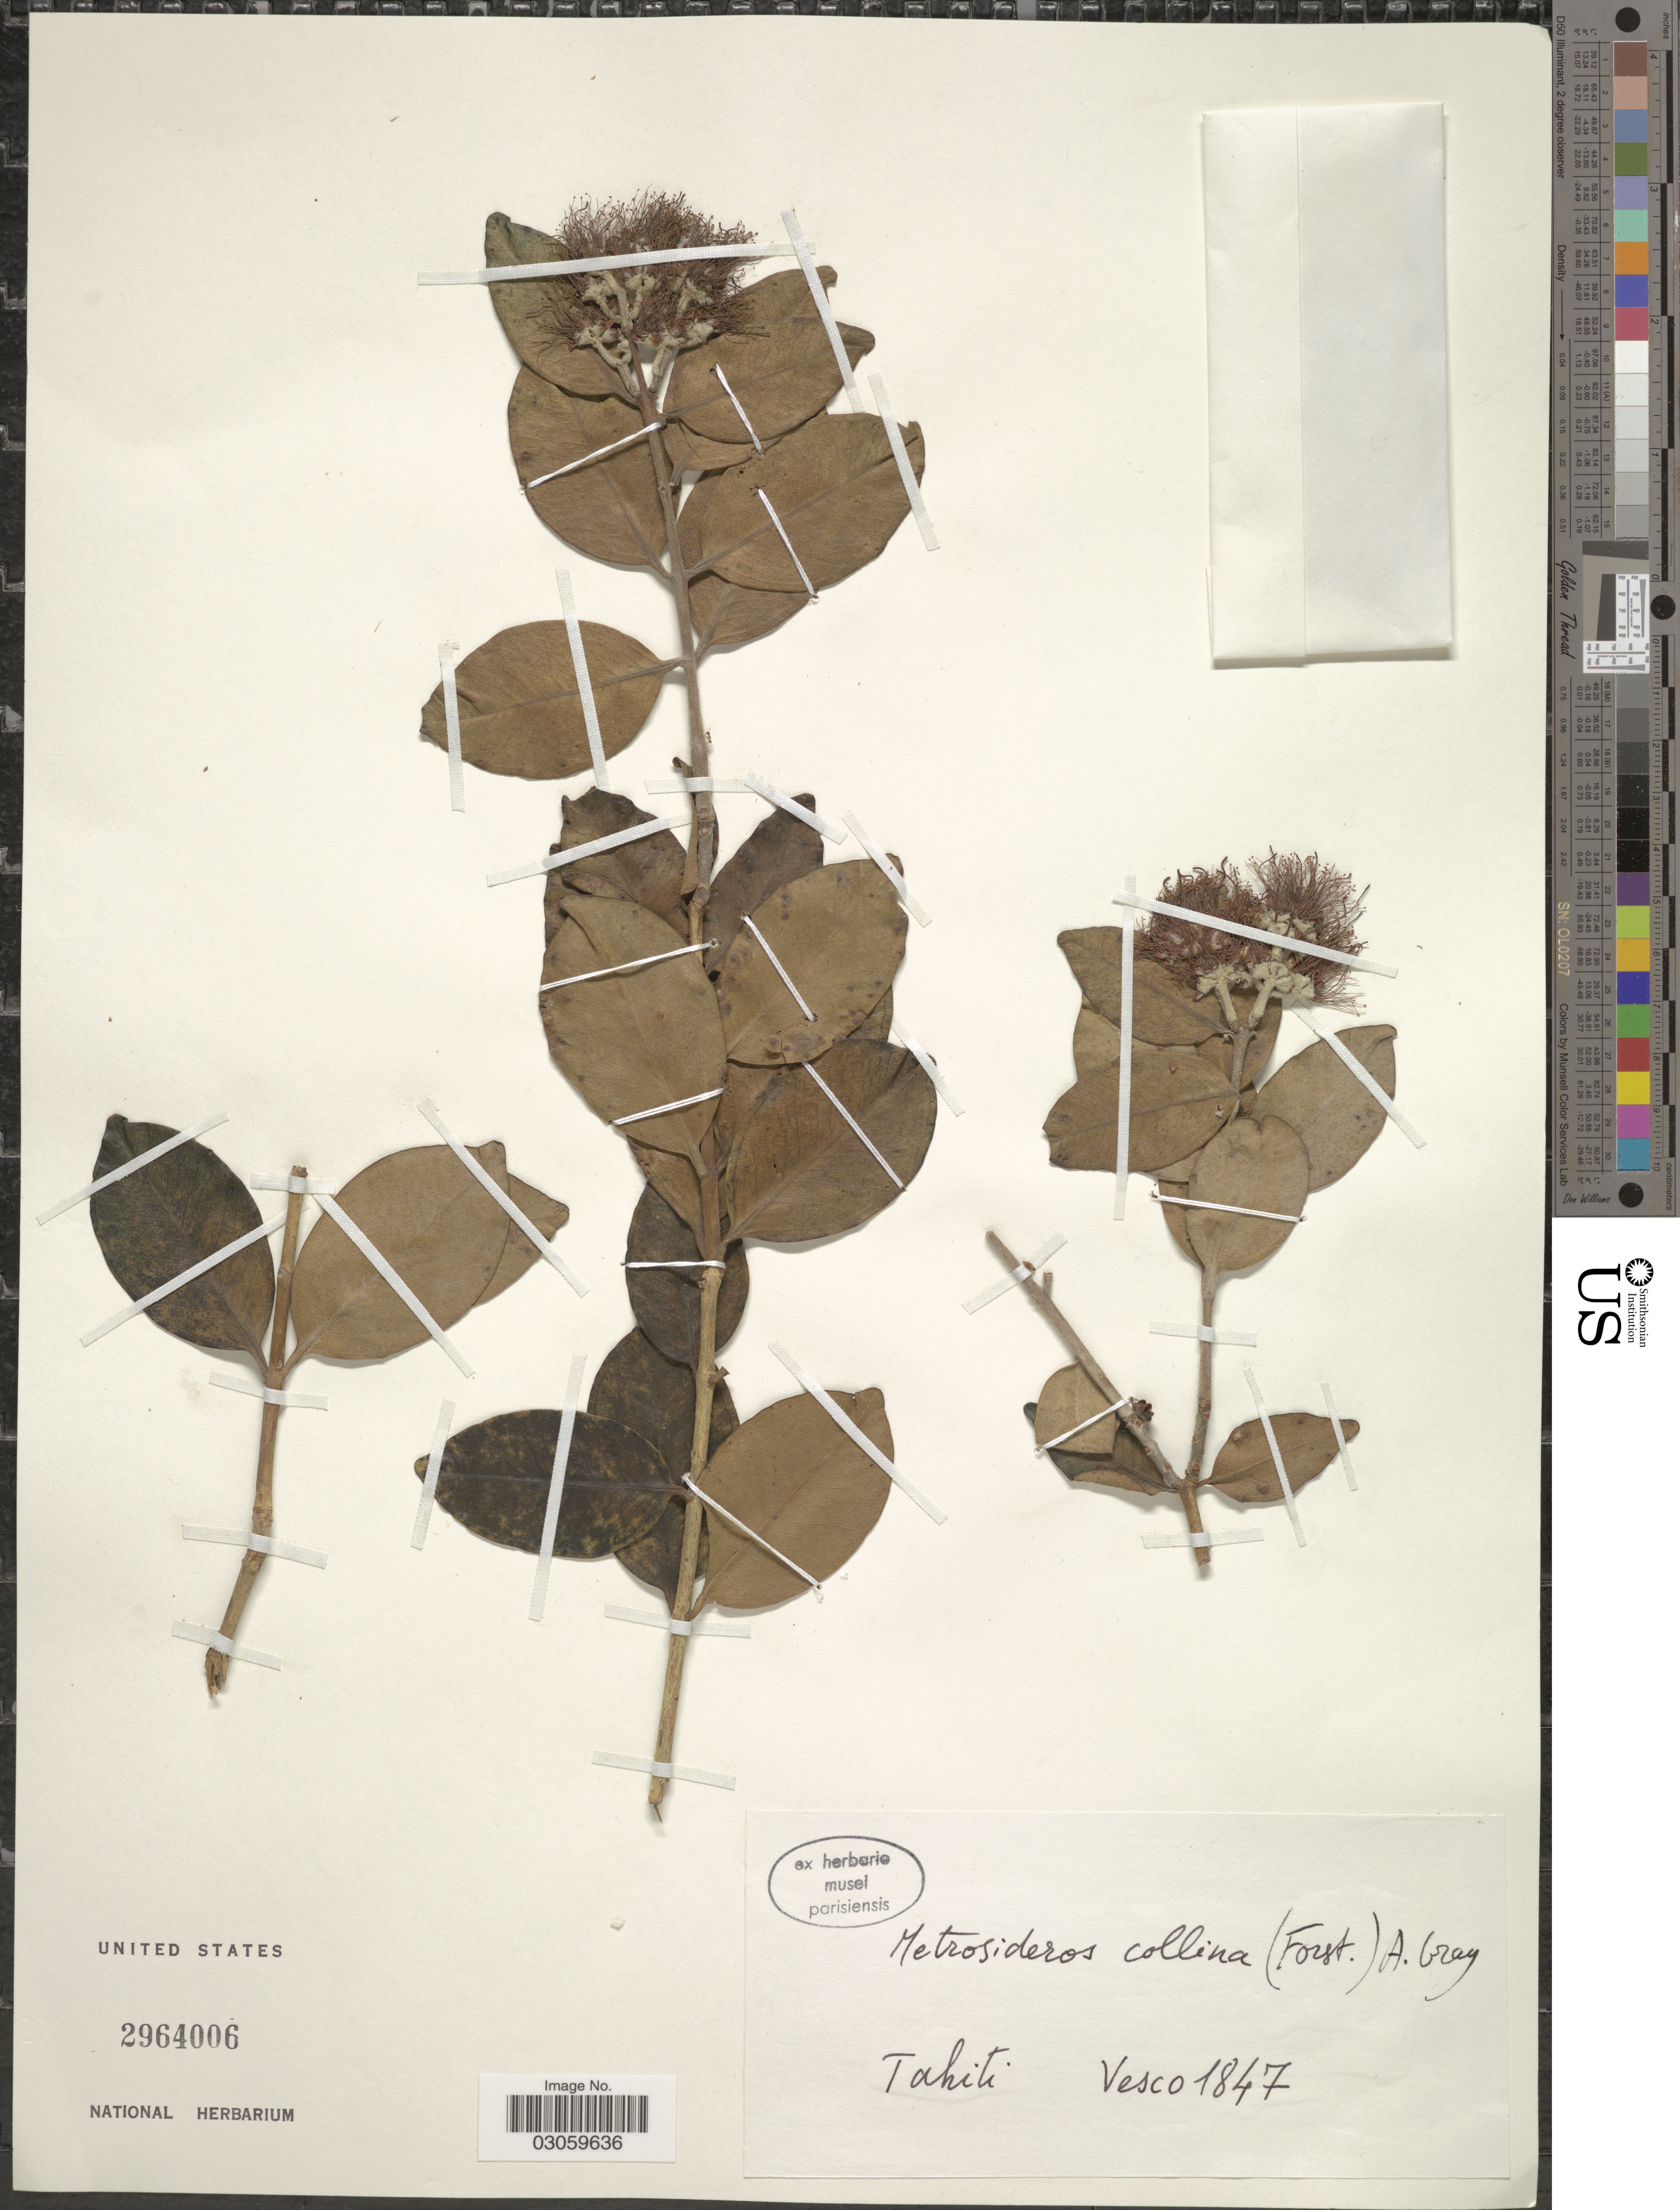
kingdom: Plantae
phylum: Tracheophyta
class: Magnoliopsida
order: Myrtales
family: Myrtaceae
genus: Metrosideros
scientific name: Metrosideros collina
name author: (J.R. Forst. & G. Forst.) A. Gray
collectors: -. Vesco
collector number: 1847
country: French Polynesia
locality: Tahiti.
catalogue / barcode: US 2964006